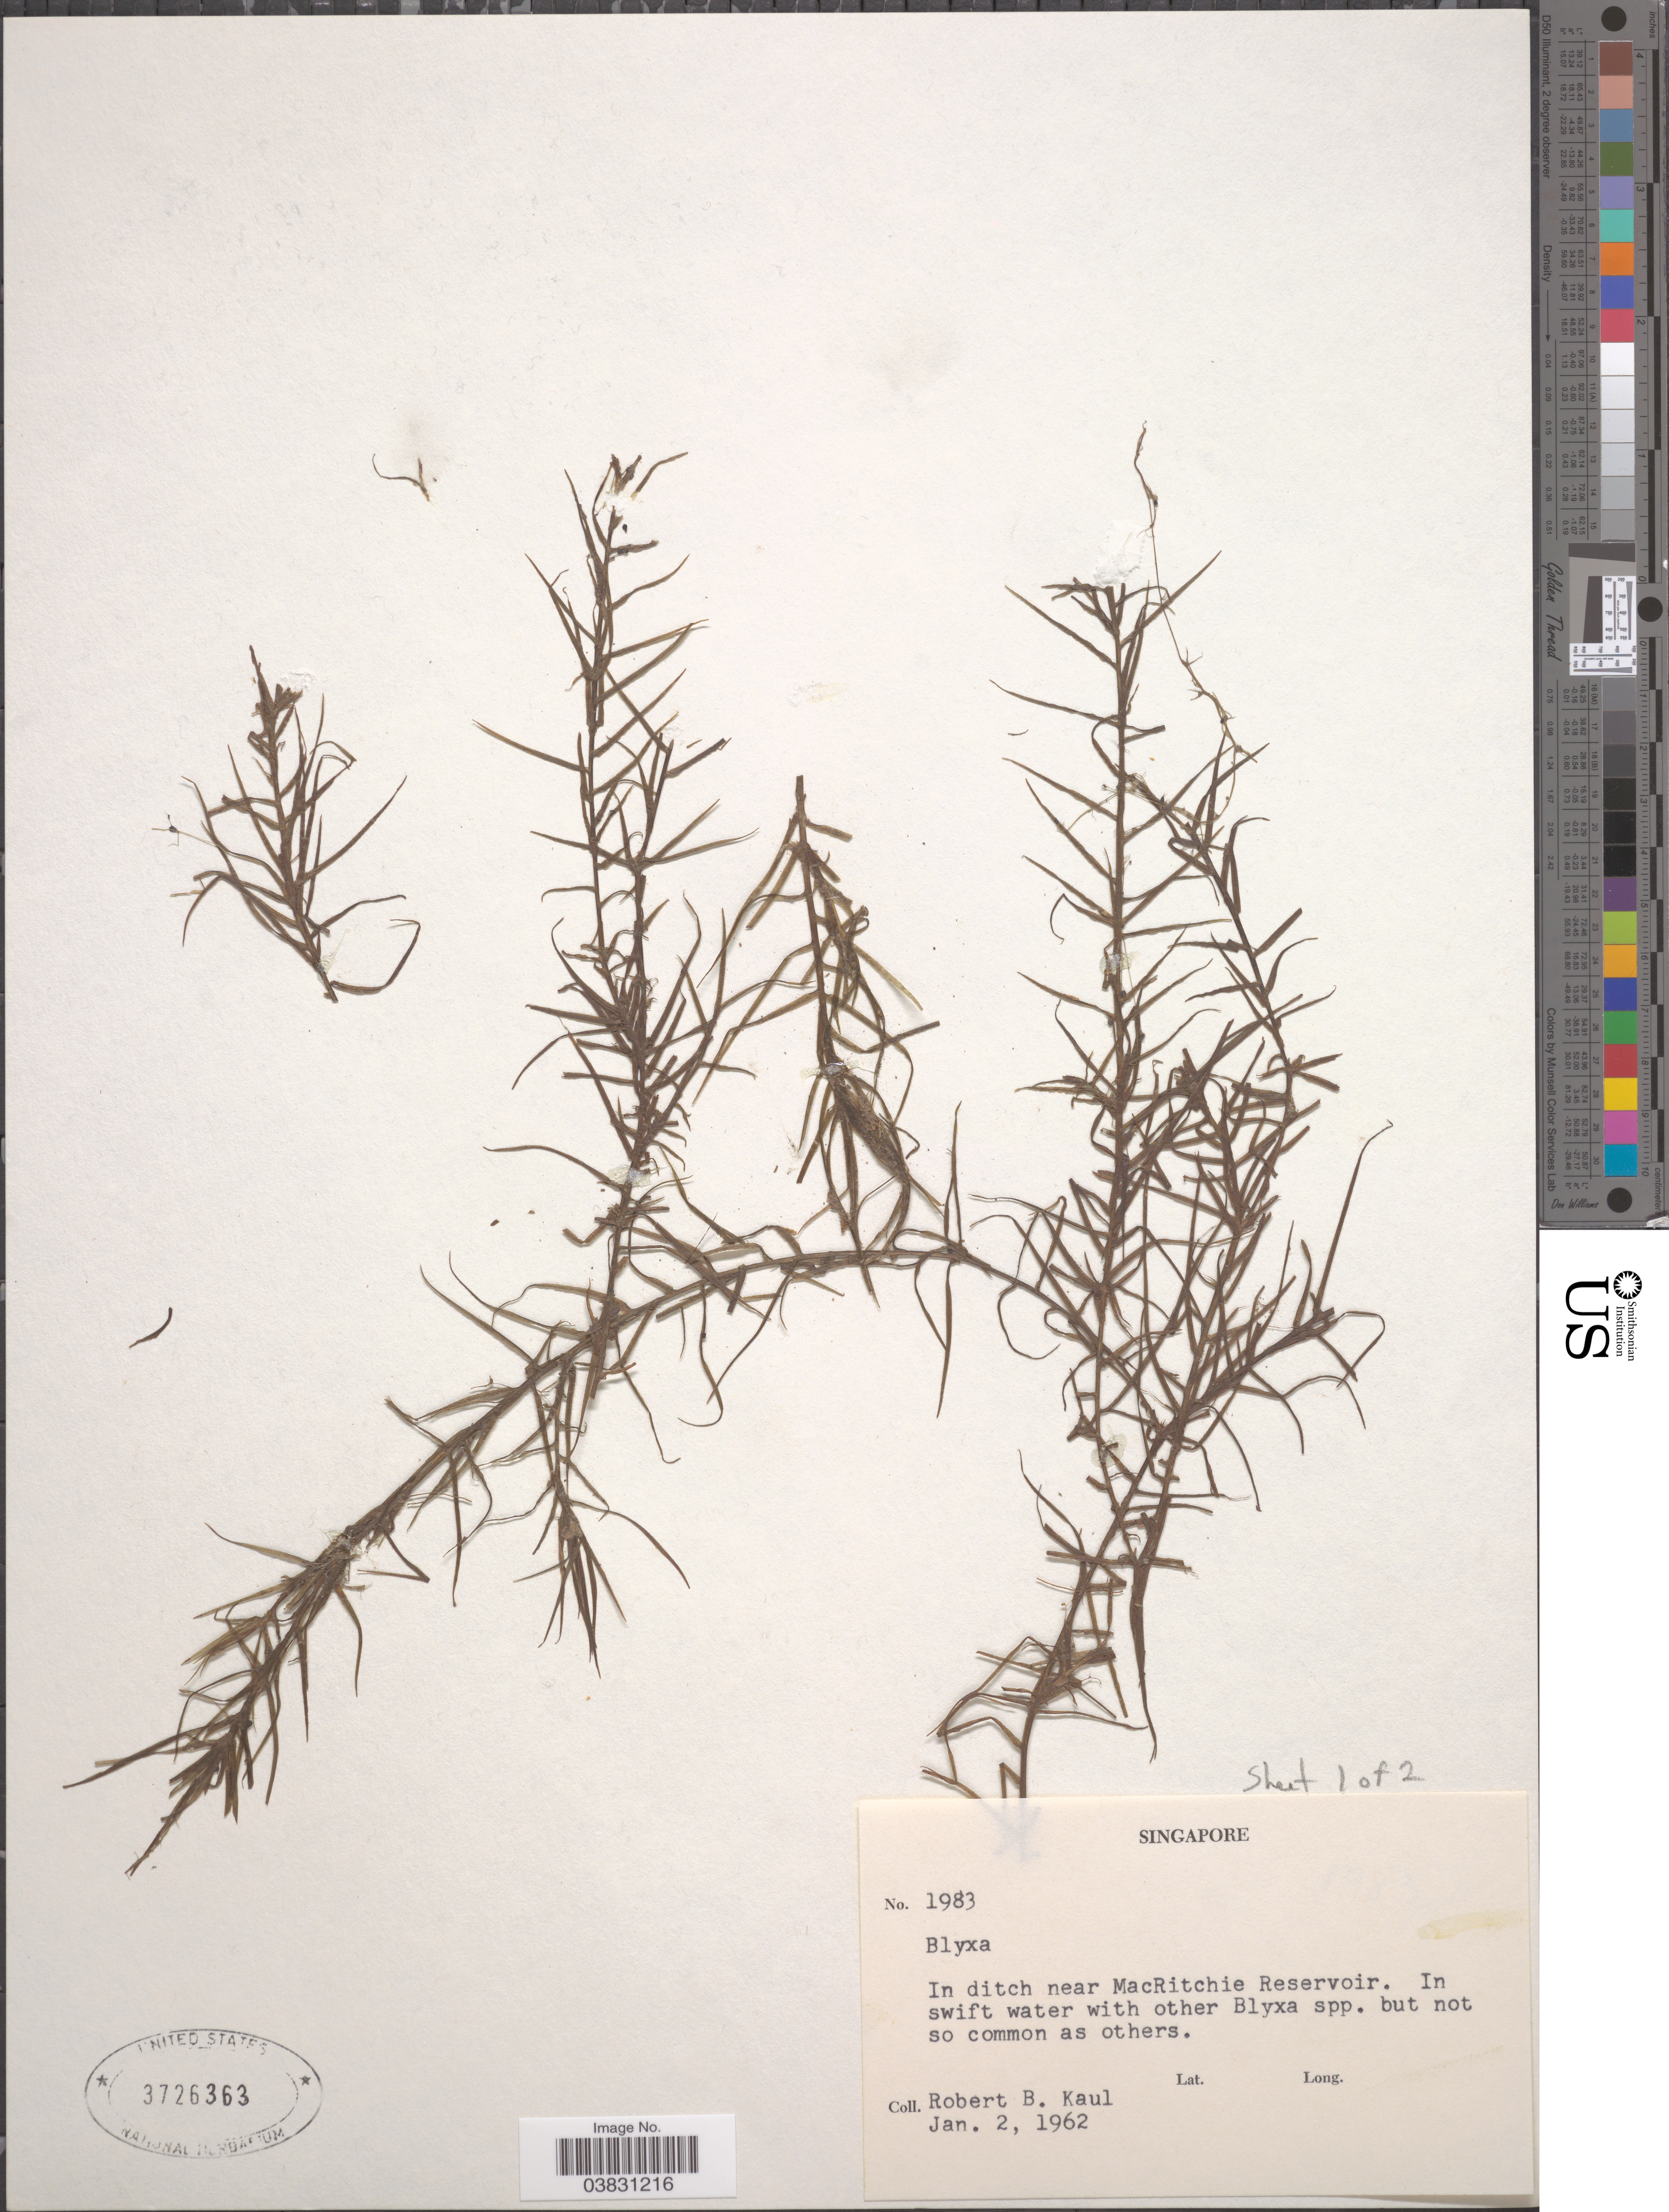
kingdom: Plantae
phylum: Tracheophyta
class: Liliopsida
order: Alismatales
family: Hydrocharitaceae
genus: Blyxa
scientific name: Blyxa sp.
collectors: R. Kaul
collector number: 1983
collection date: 1962-01-02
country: Singapore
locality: In ditch near MacRitchie Reservoir.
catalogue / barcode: US 3726363